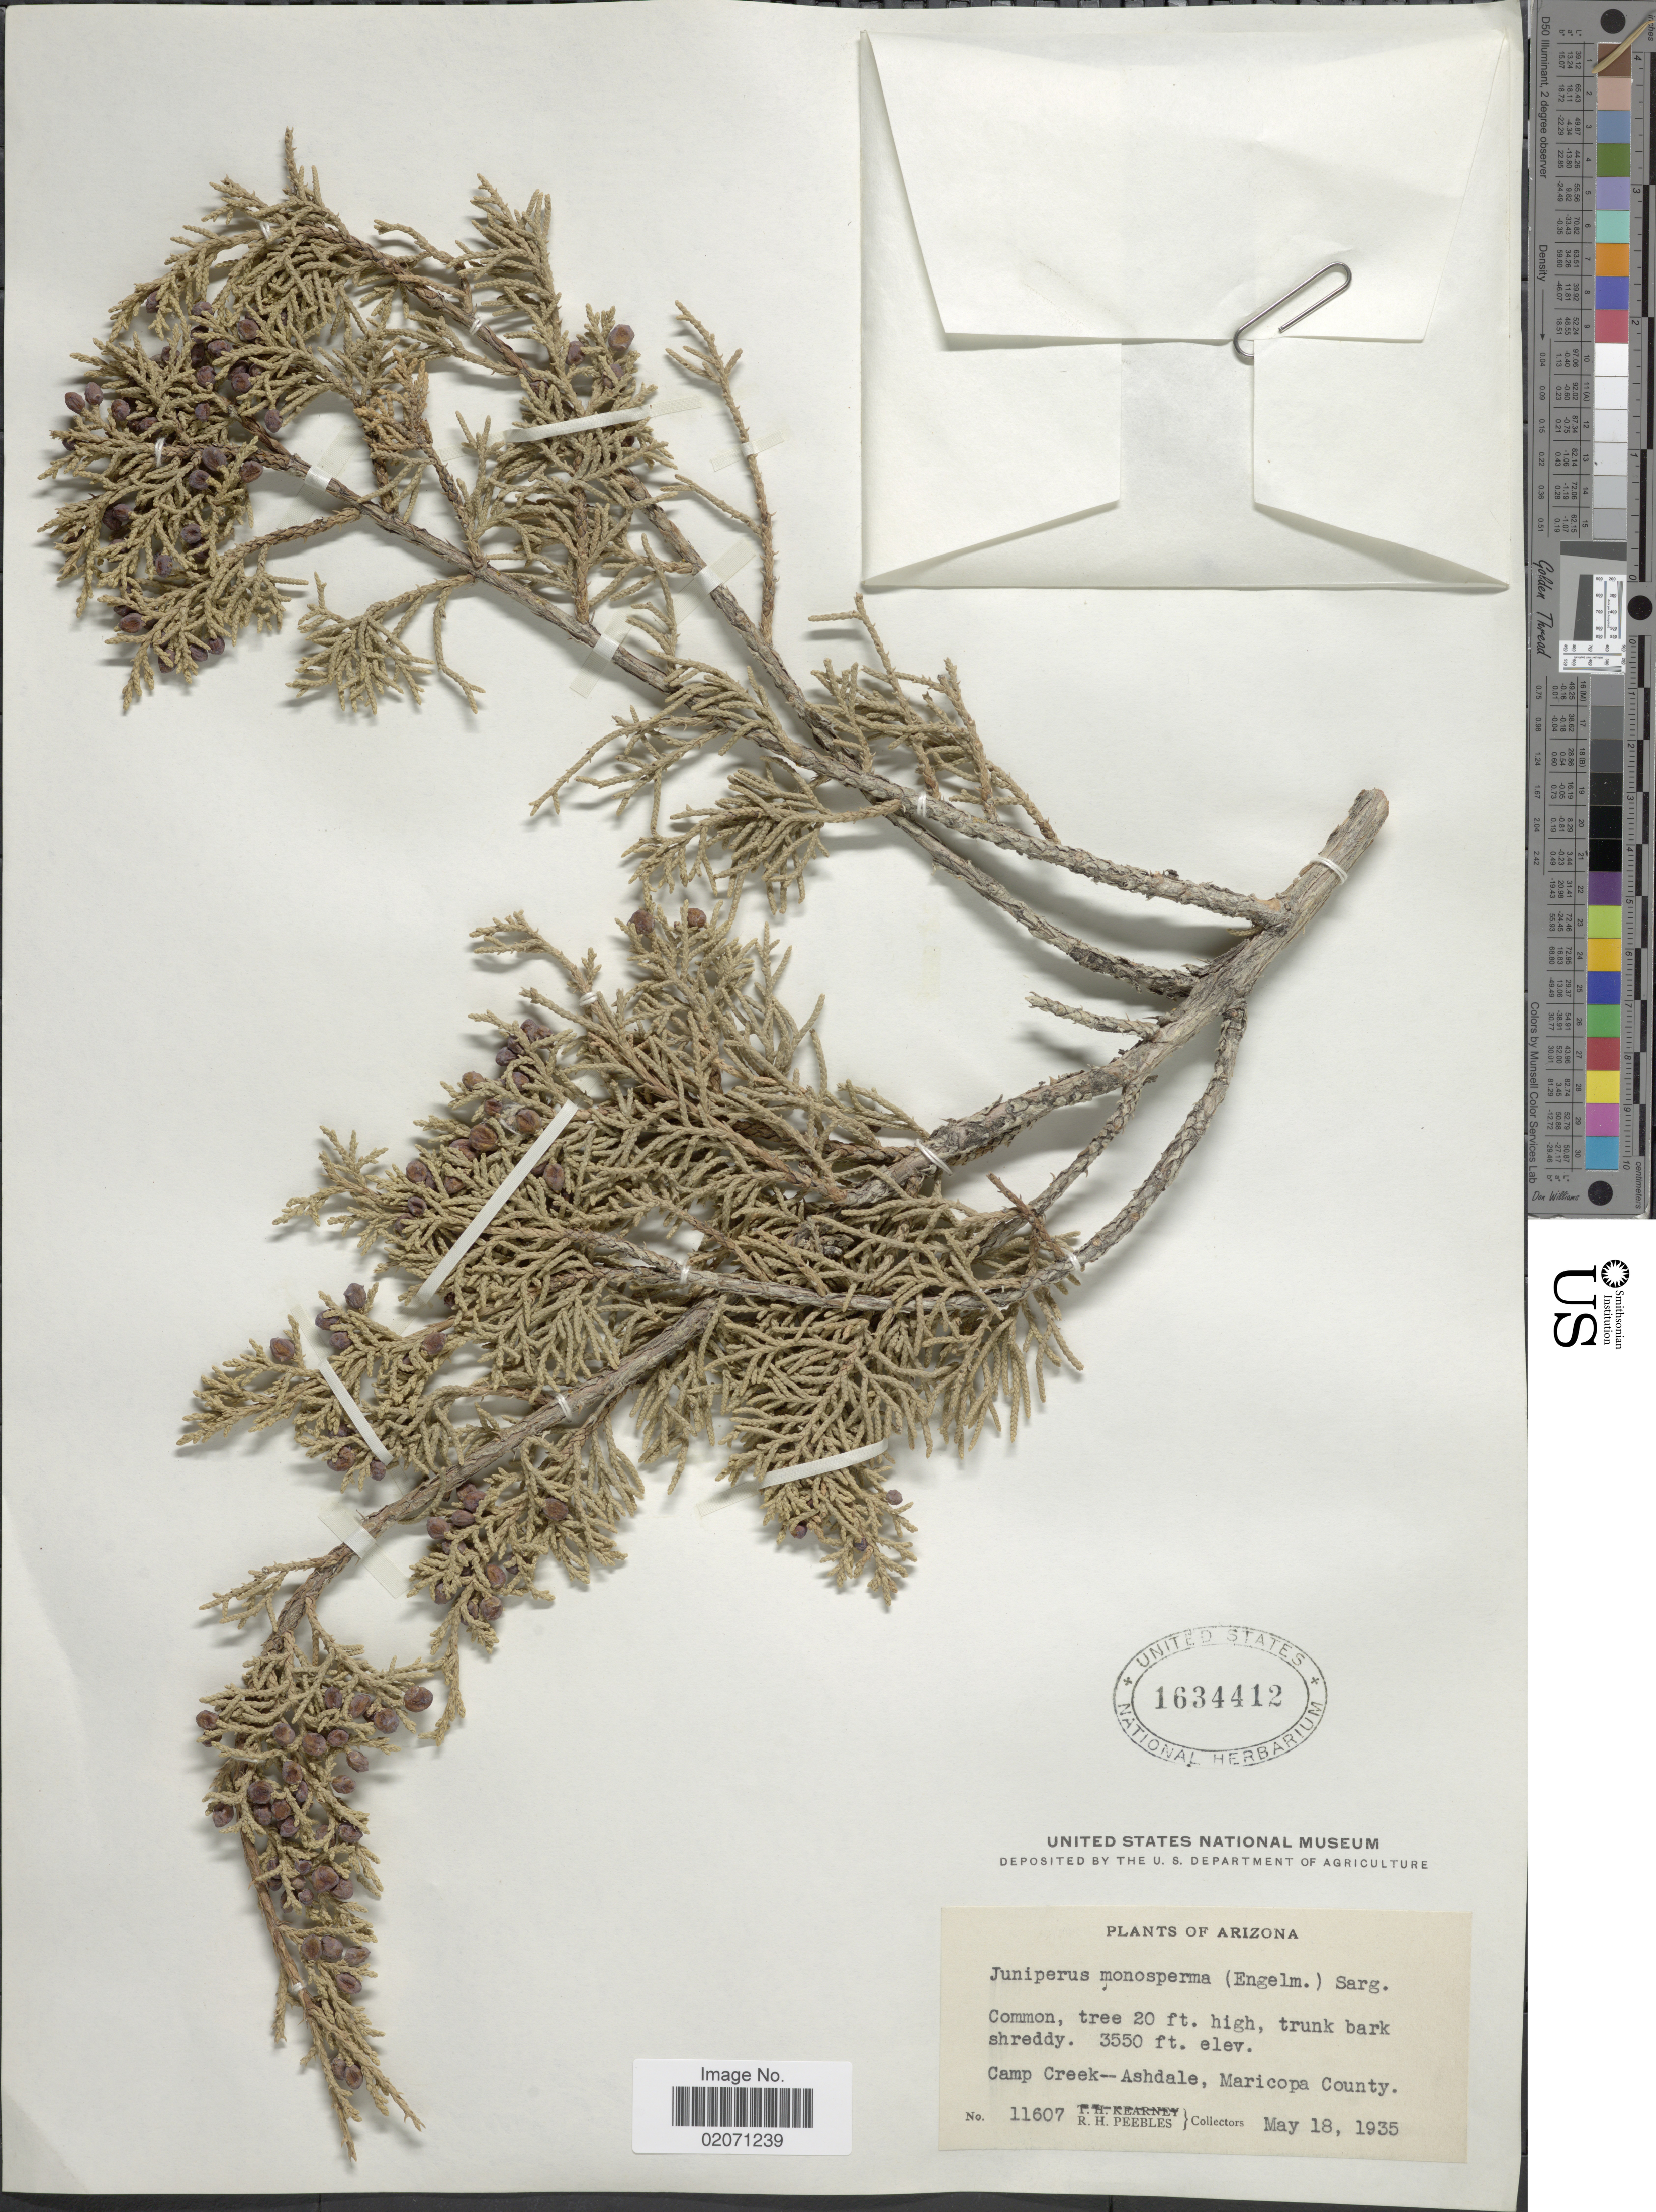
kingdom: Plantae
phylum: Tracheophyta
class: Pinopsida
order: Pinales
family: Cupressaceae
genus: Juniperus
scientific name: Juniperus monosperma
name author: (Engelm.) Sarg.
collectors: R. H. Peebles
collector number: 11607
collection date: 1935-05-18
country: United States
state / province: Arizona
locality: Camp Creek - Ashdale, Maricopa County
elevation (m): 1082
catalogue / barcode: US 1634412